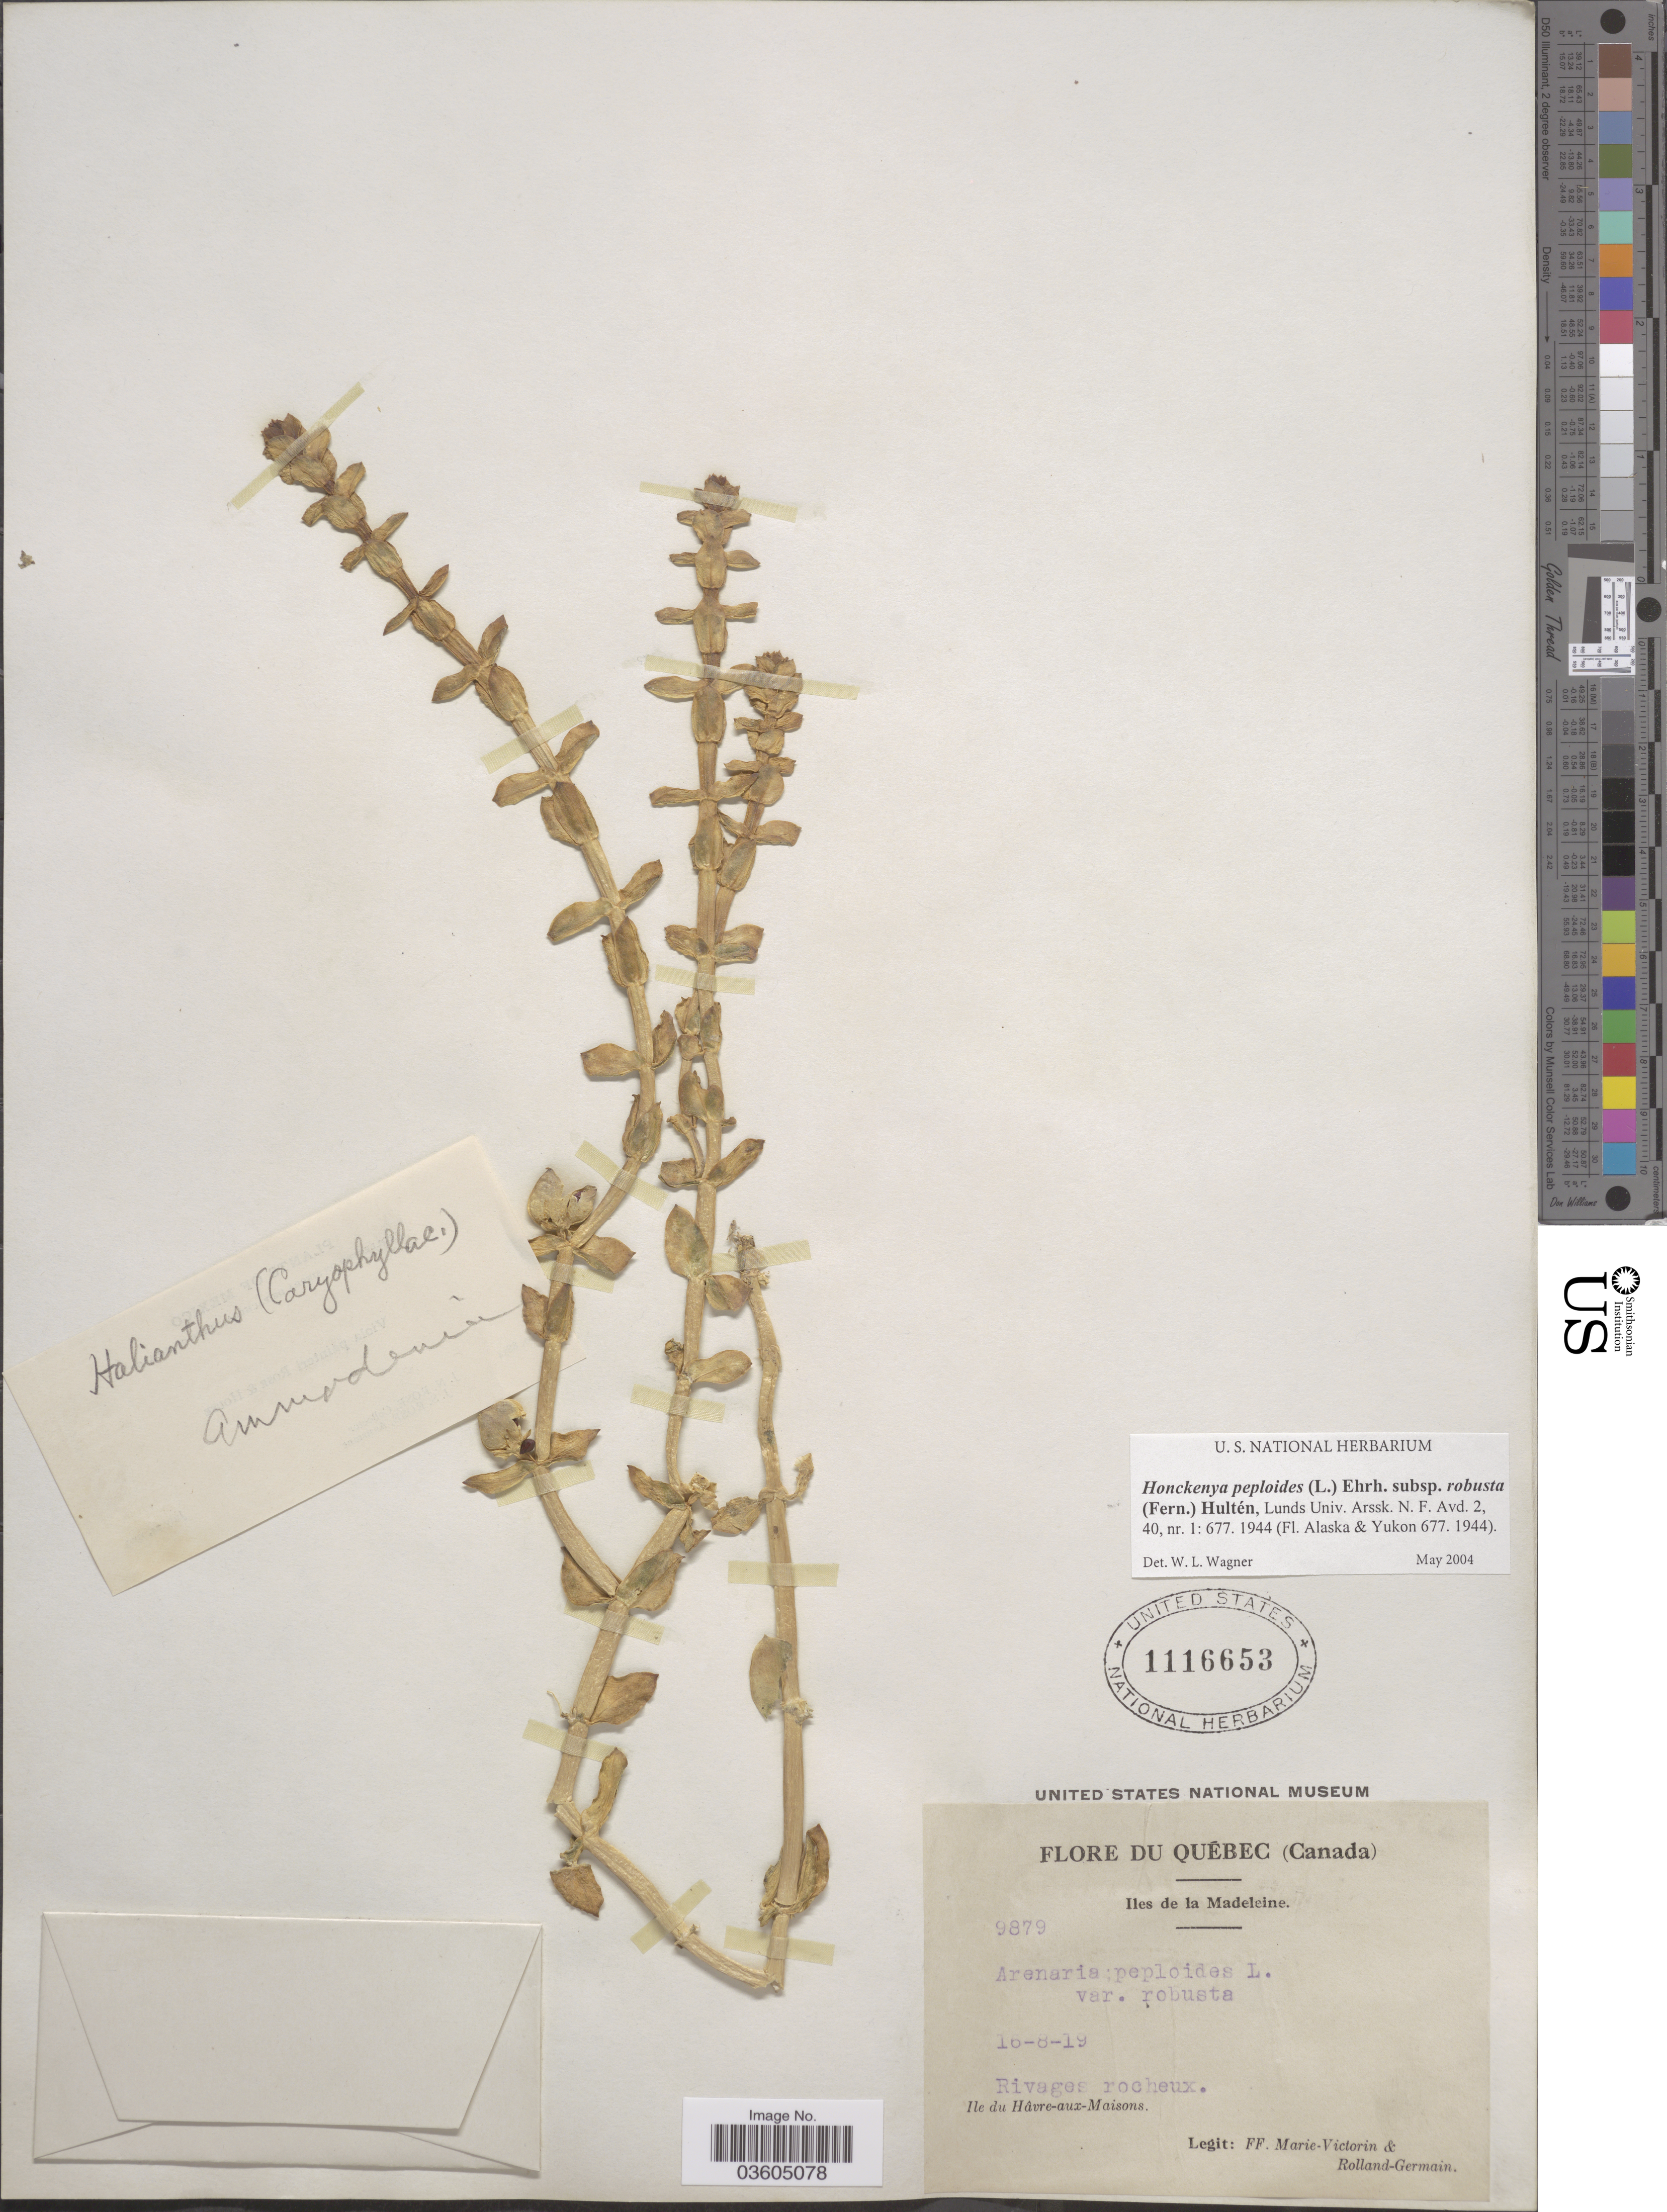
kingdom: Plantae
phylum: Tracheophyta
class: Magnoliopsida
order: Caryophyllales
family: Caryophyllaceae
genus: Honckenya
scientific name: Honckenya peploides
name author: (L.) Ehrh.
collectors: F. Marie-Victorin & Rolland-Germain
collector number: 9879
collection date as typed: Transcribed d/m/y: 16/8/19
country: Canada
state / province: Quebec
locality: Iles de la Madeleine. Rivages rocheux. Ile du Hâvre-aux-Maisons.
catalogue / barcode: US 1116653